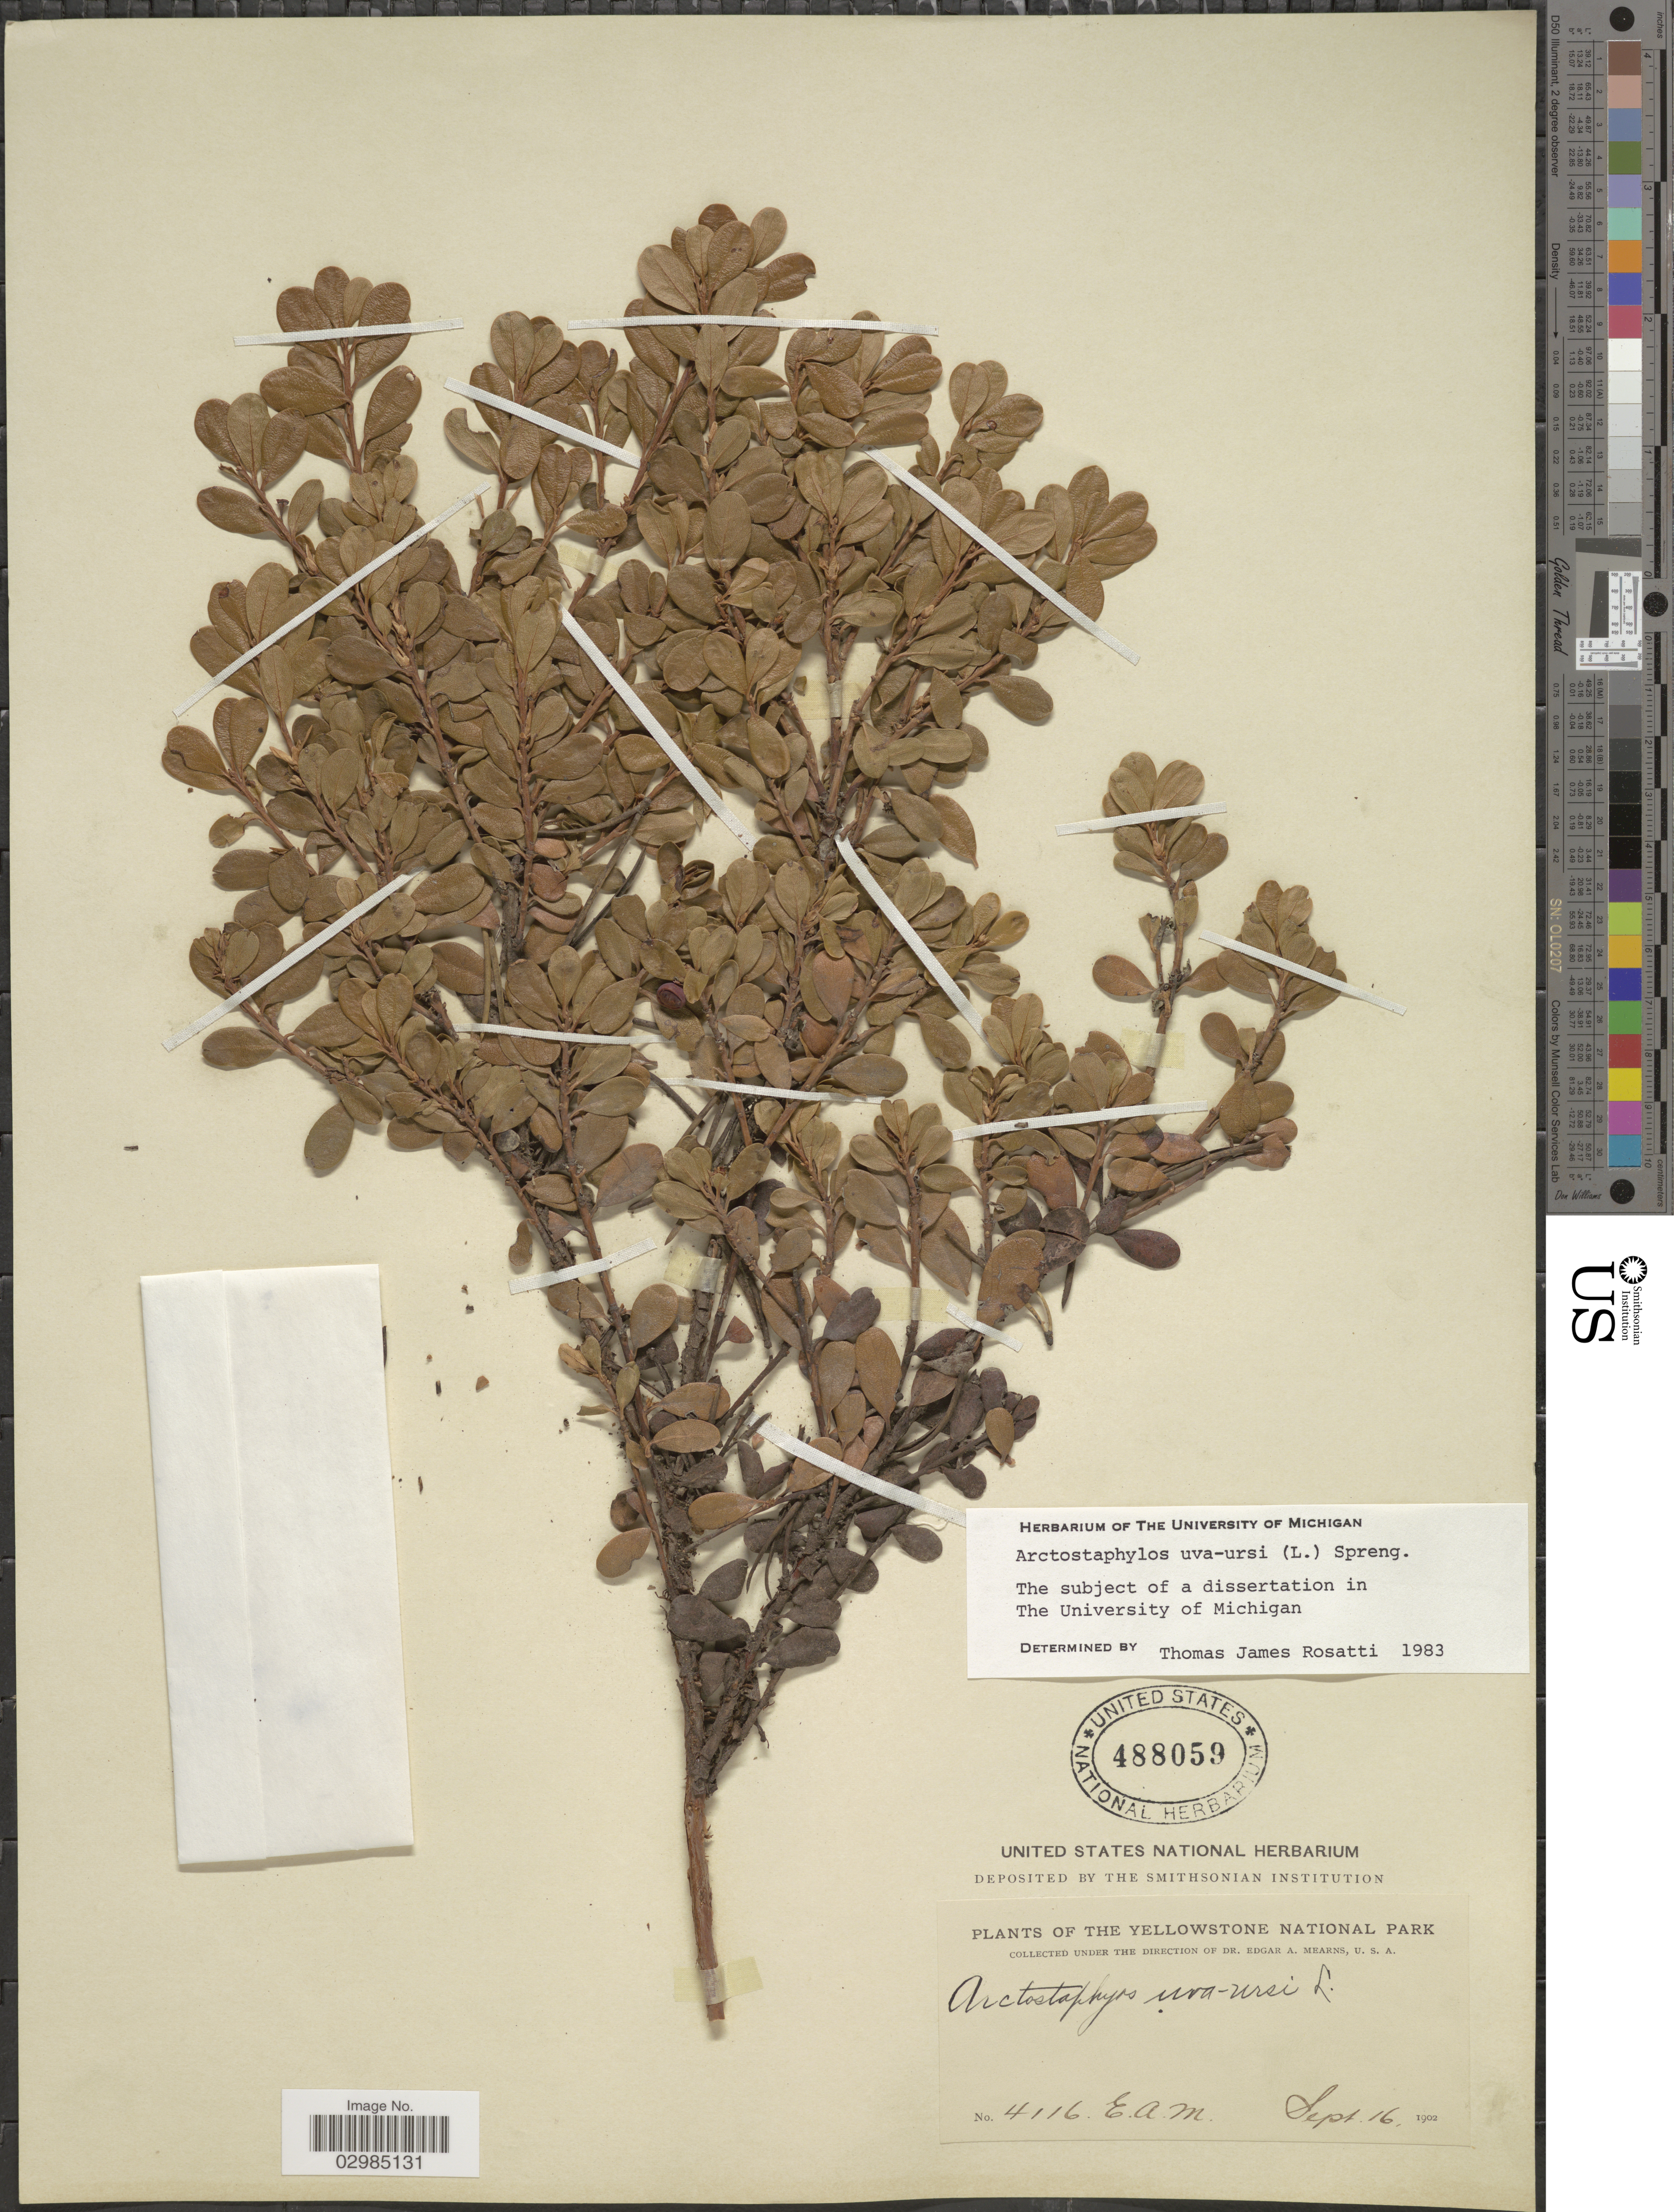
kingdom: Plantae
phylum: Tracheophyta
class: Magnoliopsida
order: Ericales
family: Ericaceae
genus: Arctostaphylos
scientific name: Arctostaphylos uva-ursi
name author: (L.) Spreng.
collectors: E. A. Mearns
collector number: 4116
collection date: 1902-09-16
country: United States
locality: Yellowstone National Park.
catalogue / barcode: US 488059